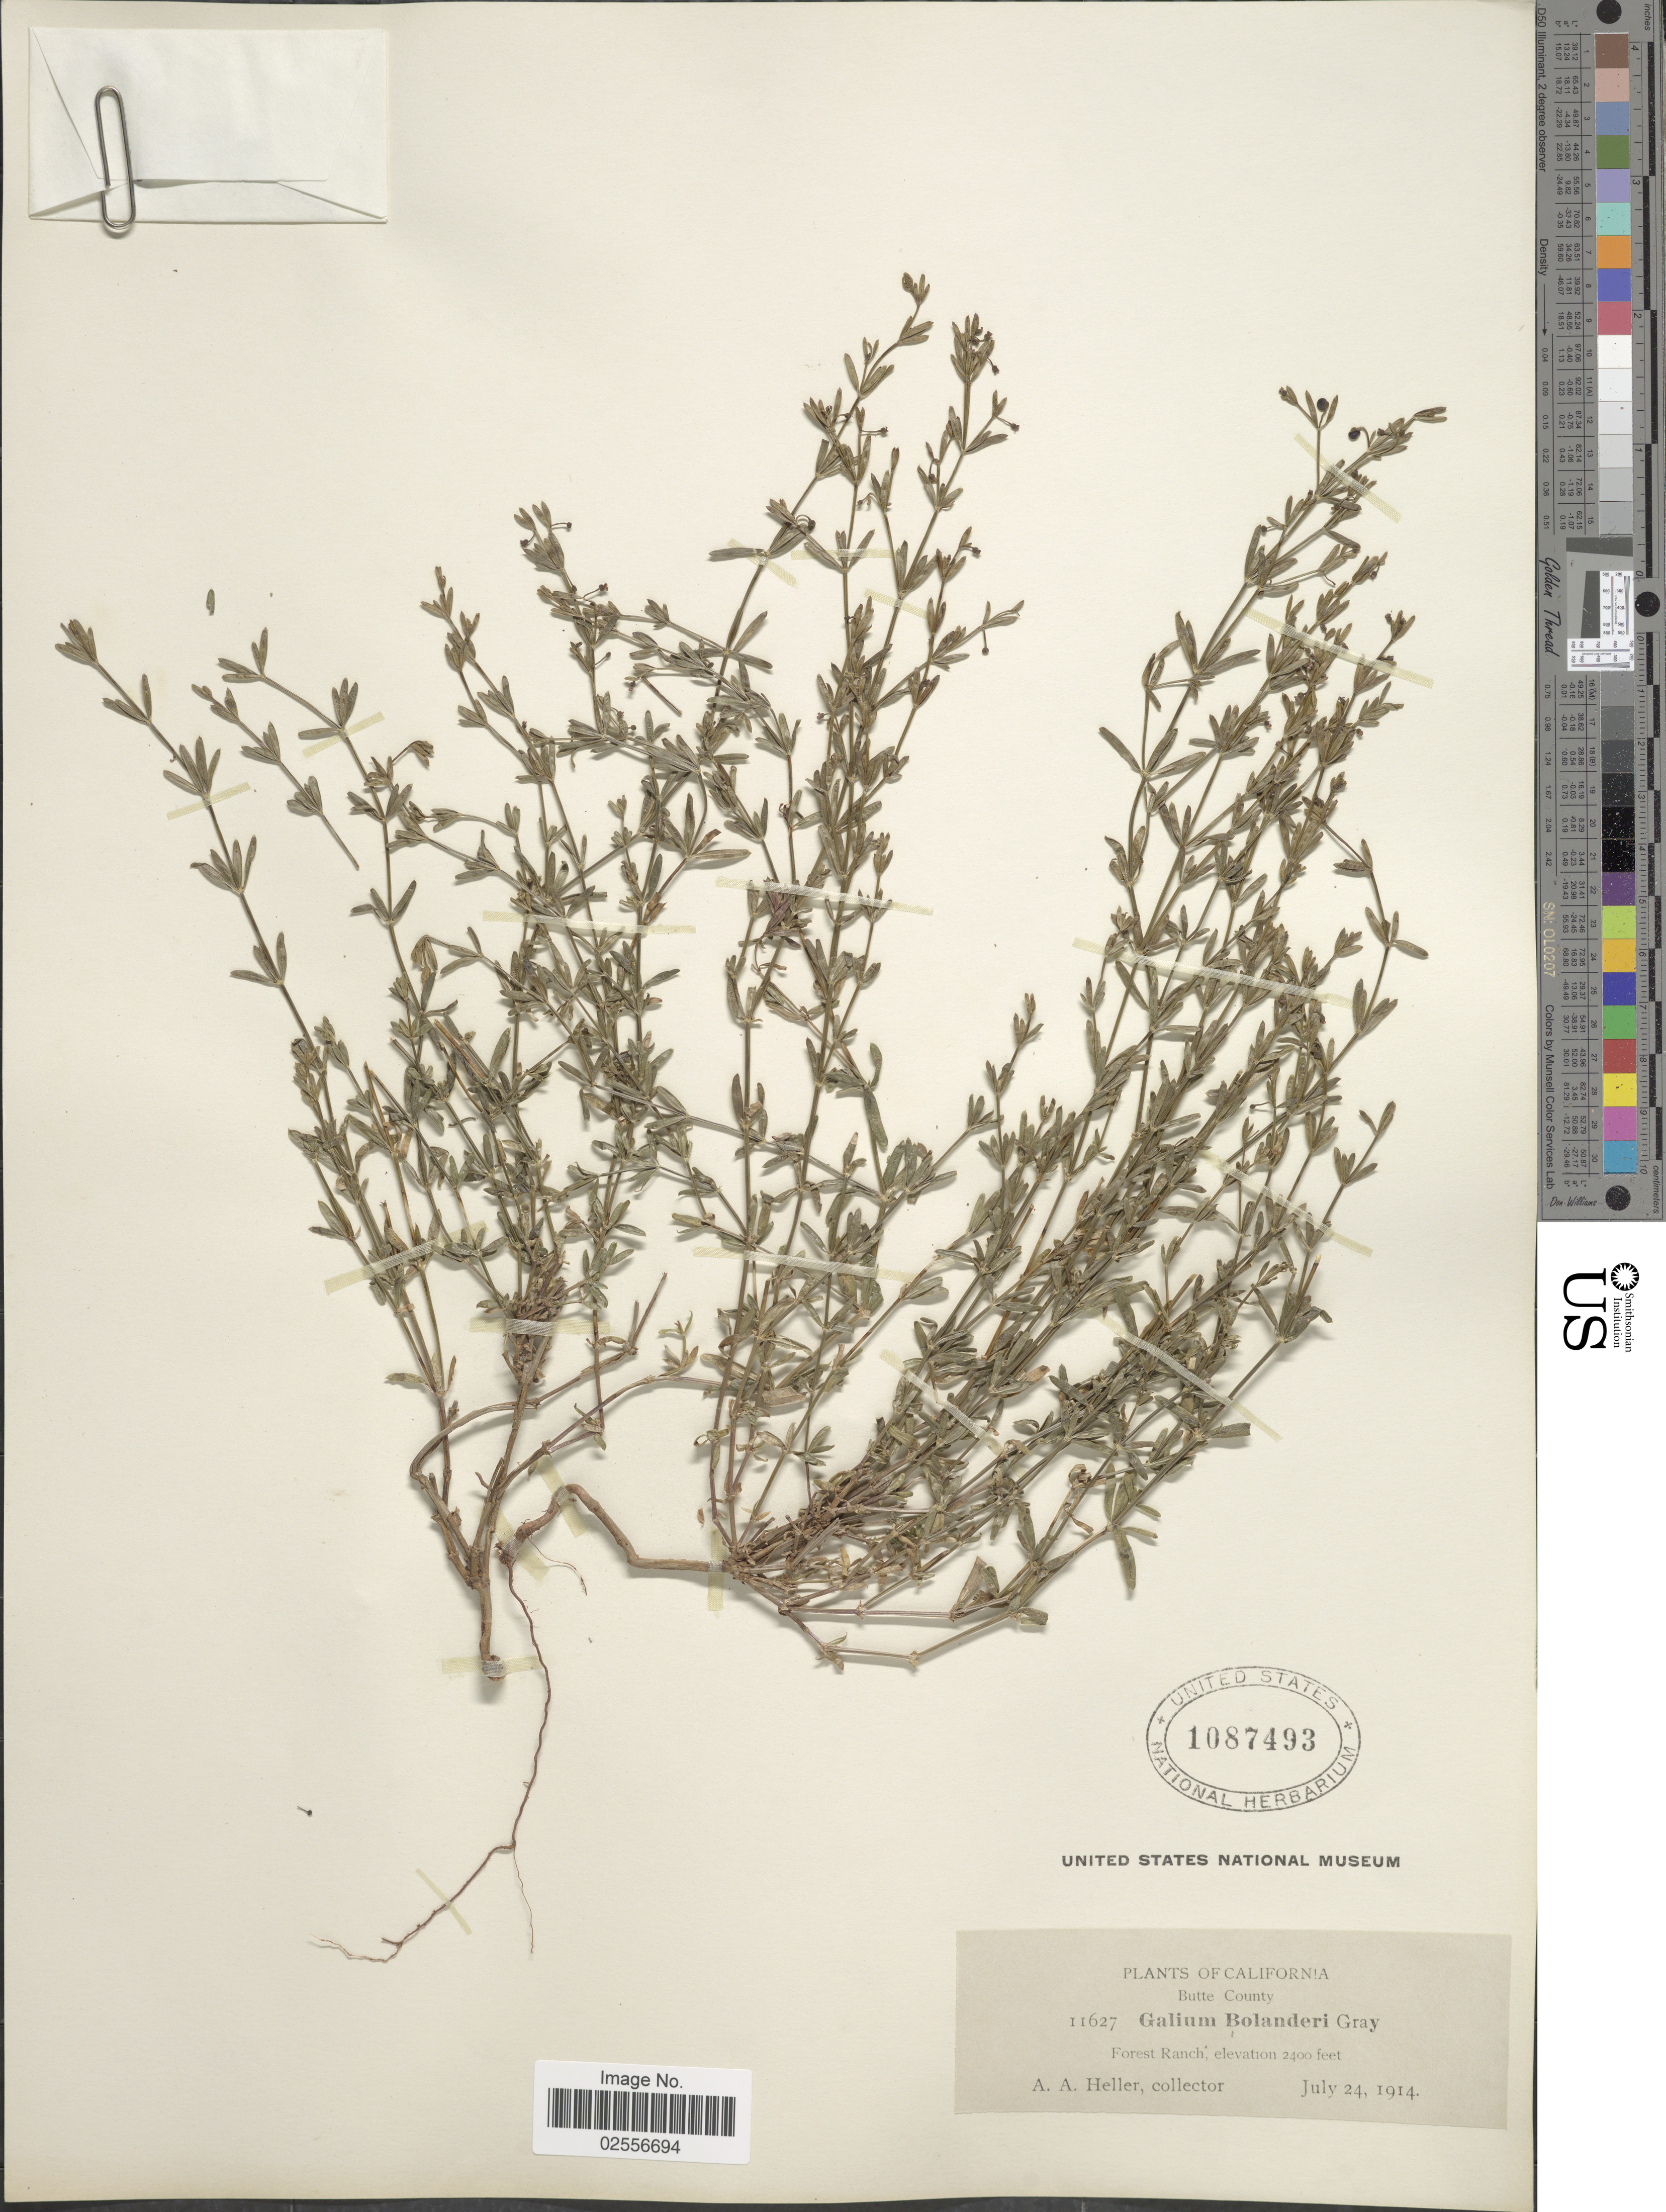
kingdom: Plantae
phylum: Tracheophyta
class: Magnoliopsida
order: Gentianales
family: Rubiaceae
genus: Galium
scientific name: Galium bolanderi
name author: A. Gray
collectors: A. A. Heller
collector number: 11627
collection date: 1914-07-24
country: United States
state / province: California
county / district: Butte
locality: Butte County. Forest Ranch.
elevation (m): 732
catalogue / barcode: US 1087493